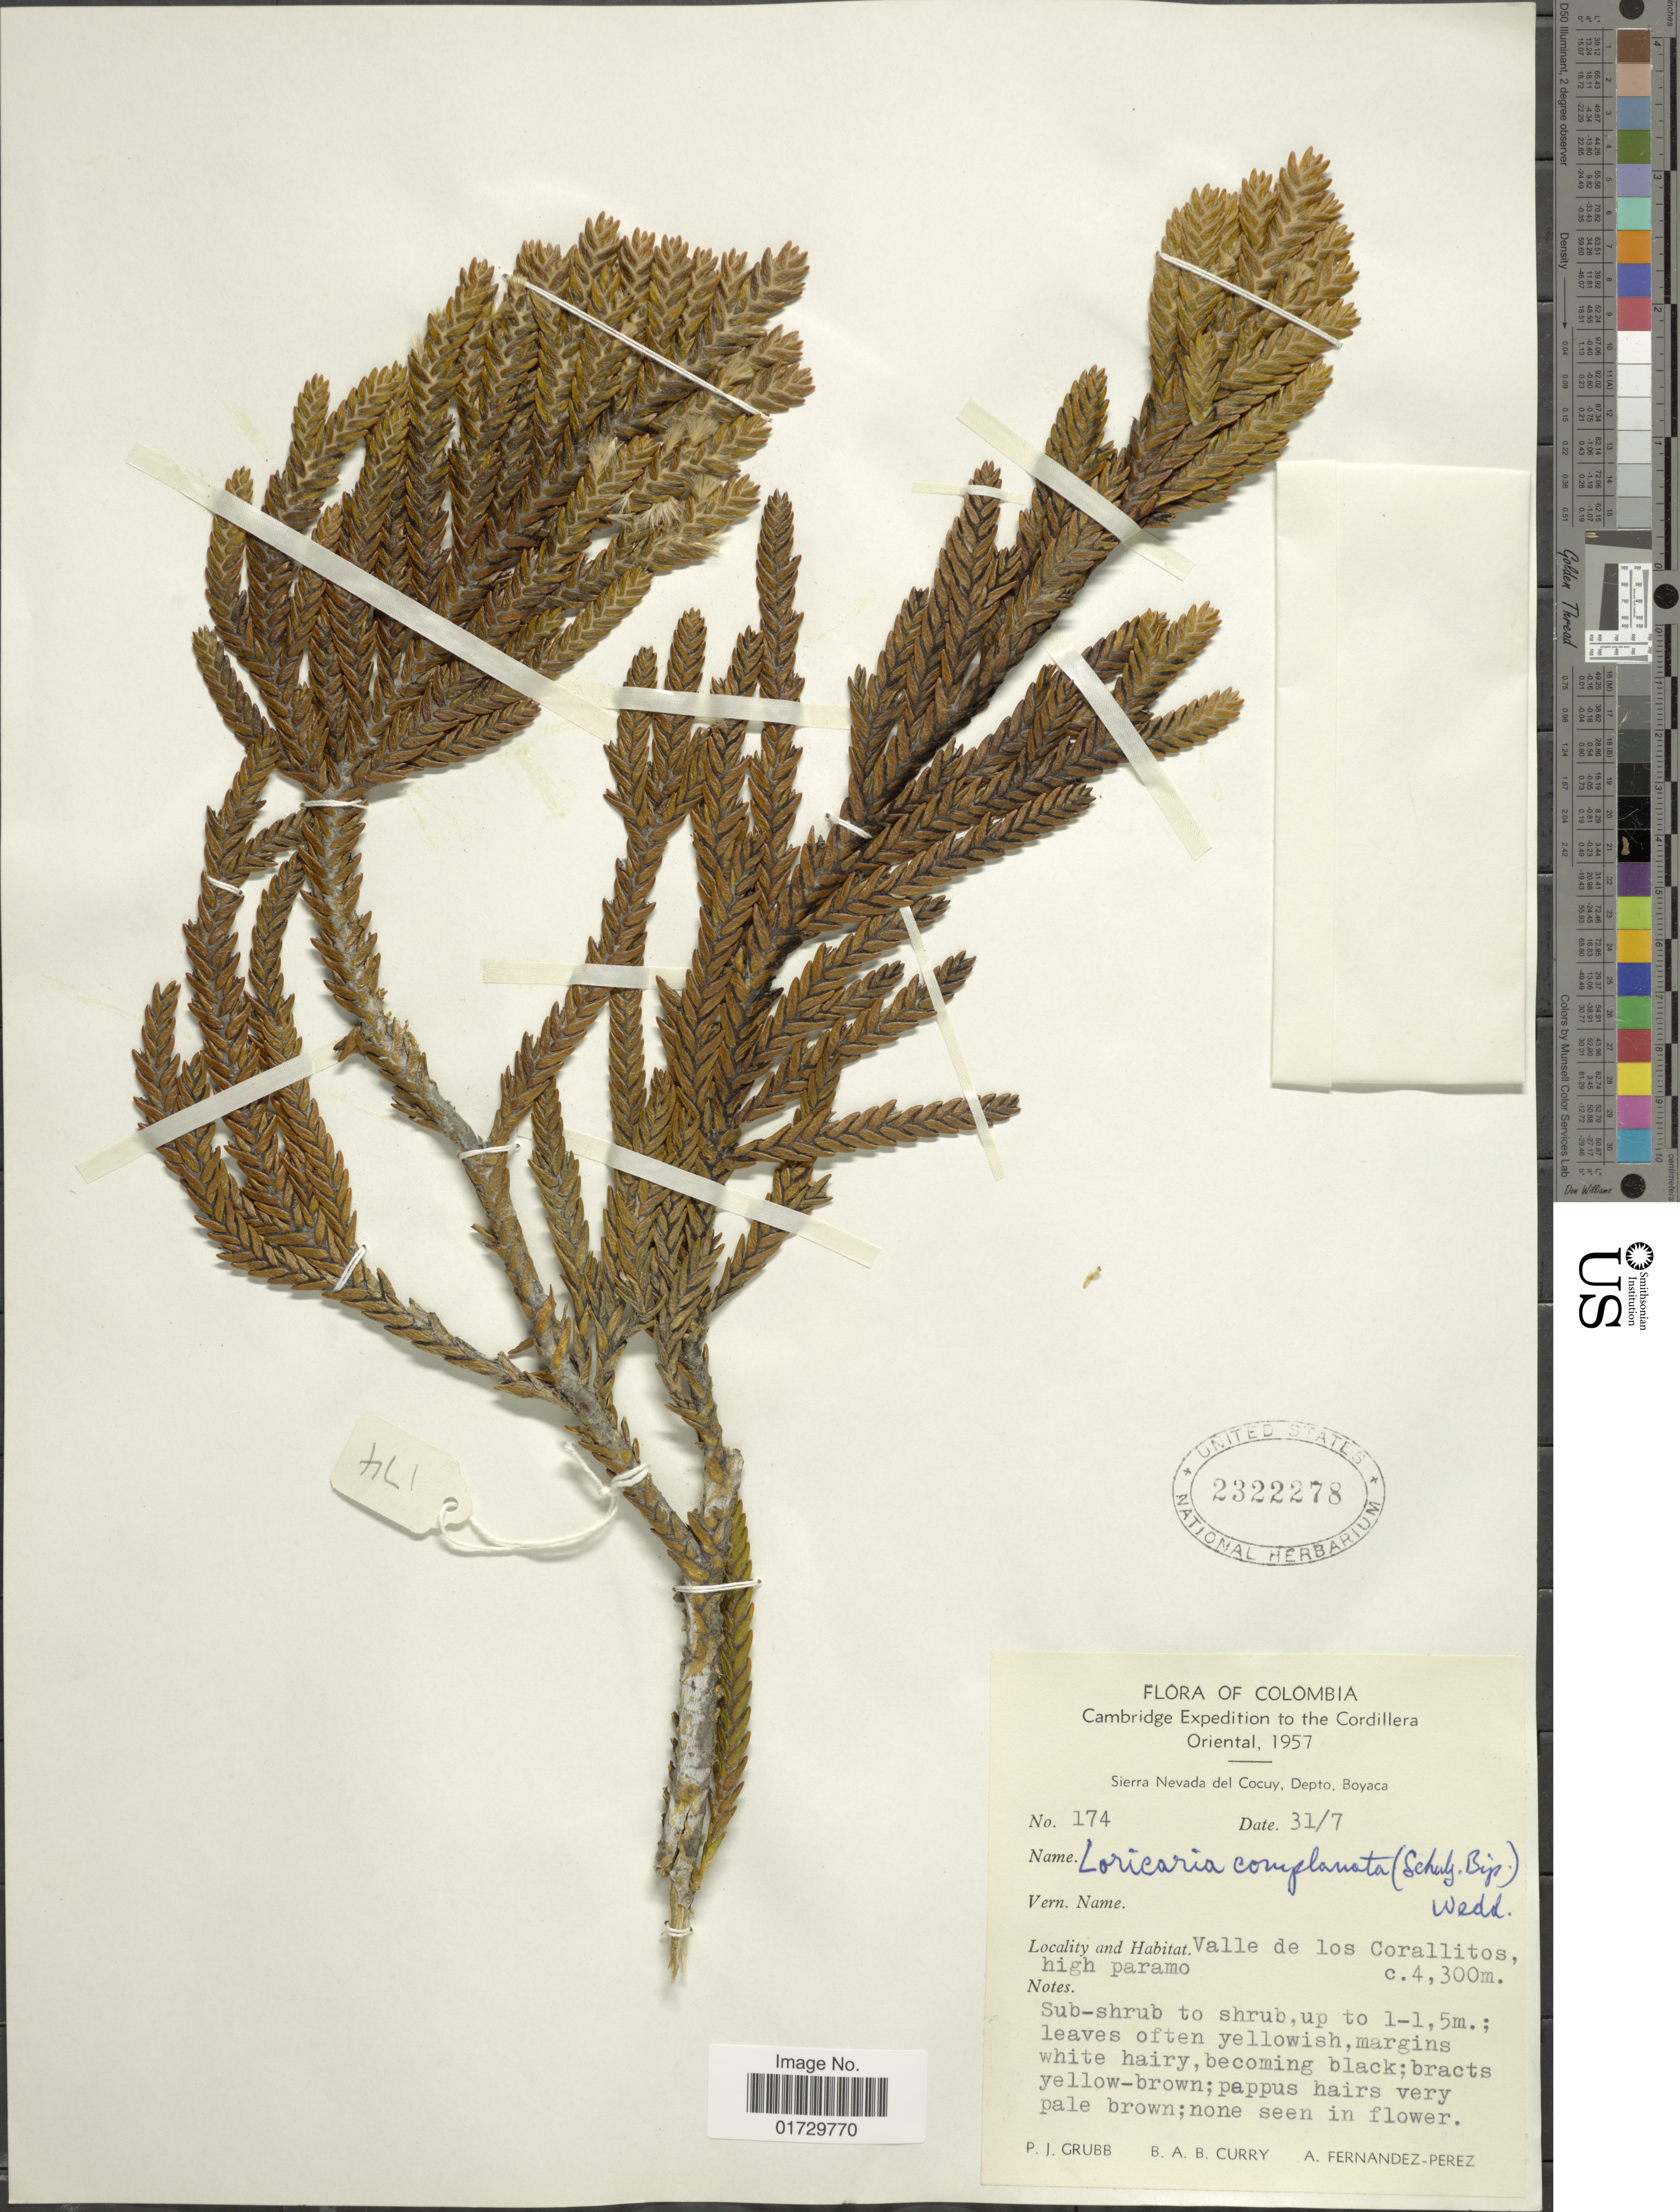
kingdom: Plantae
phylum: Tracheophyta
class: Magnoliopsida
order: Asterales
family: Asteraceae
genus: Loricaria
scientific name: Loricaria complanata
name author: (Sch. Bip.) Wedd.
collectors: P. J. Grubb, B. A. B. Curry & A. Fernández-Pérez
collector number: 174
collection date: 1957-07-31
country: Colombia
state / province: Boyacá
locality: Cordillera Oriental, Valle de los Corallitos high paramo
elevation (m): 4300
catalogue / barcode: US 2322278